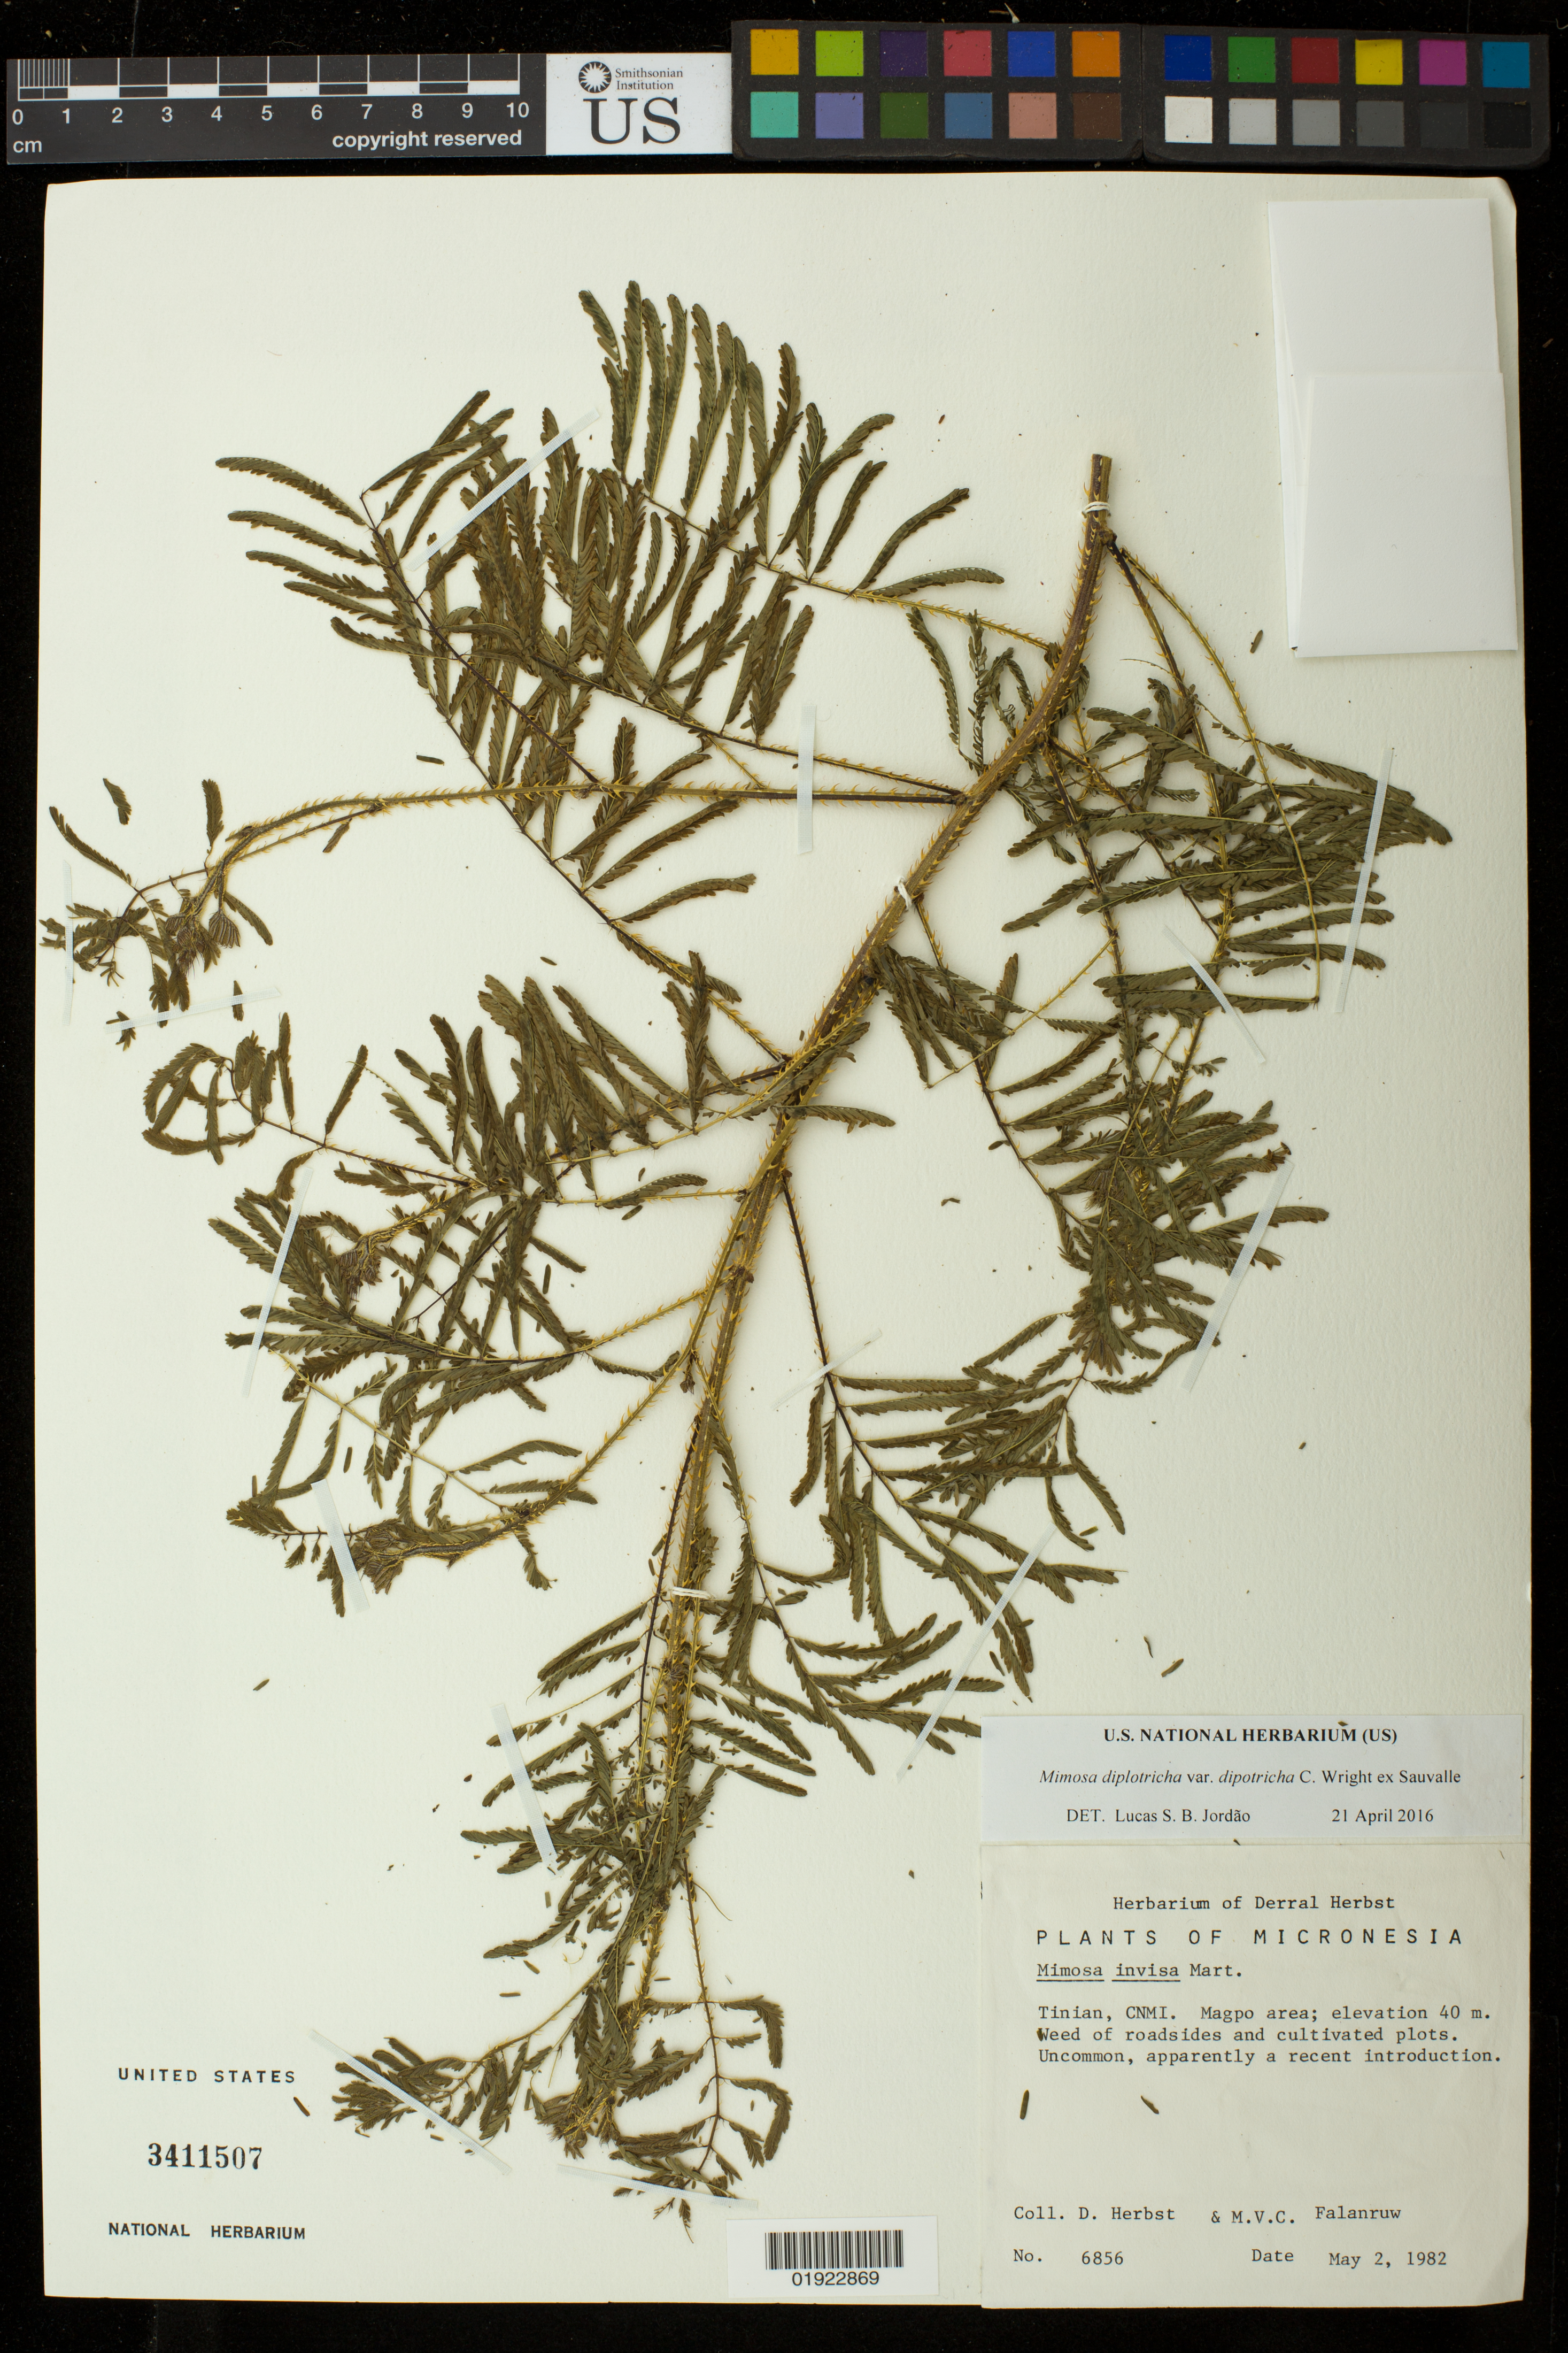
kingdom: Plantae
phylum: Tracheophyta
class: Magnoliopsida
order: Fabales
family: Fabaceae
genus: Mimosa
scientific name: Mimosa diplotricha var. diplotricha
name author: C. Wright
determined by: Jordão, Lucas S.B.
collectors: D. Herbst & M. Falanruw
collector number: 6856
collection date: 1982-05-02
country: Northern Mariana Islands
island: Tinian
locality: Tinian, CMI. Magpo area.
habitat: Weed of roadsides and cultivated plots.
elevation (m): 40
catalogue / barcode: US 3411507